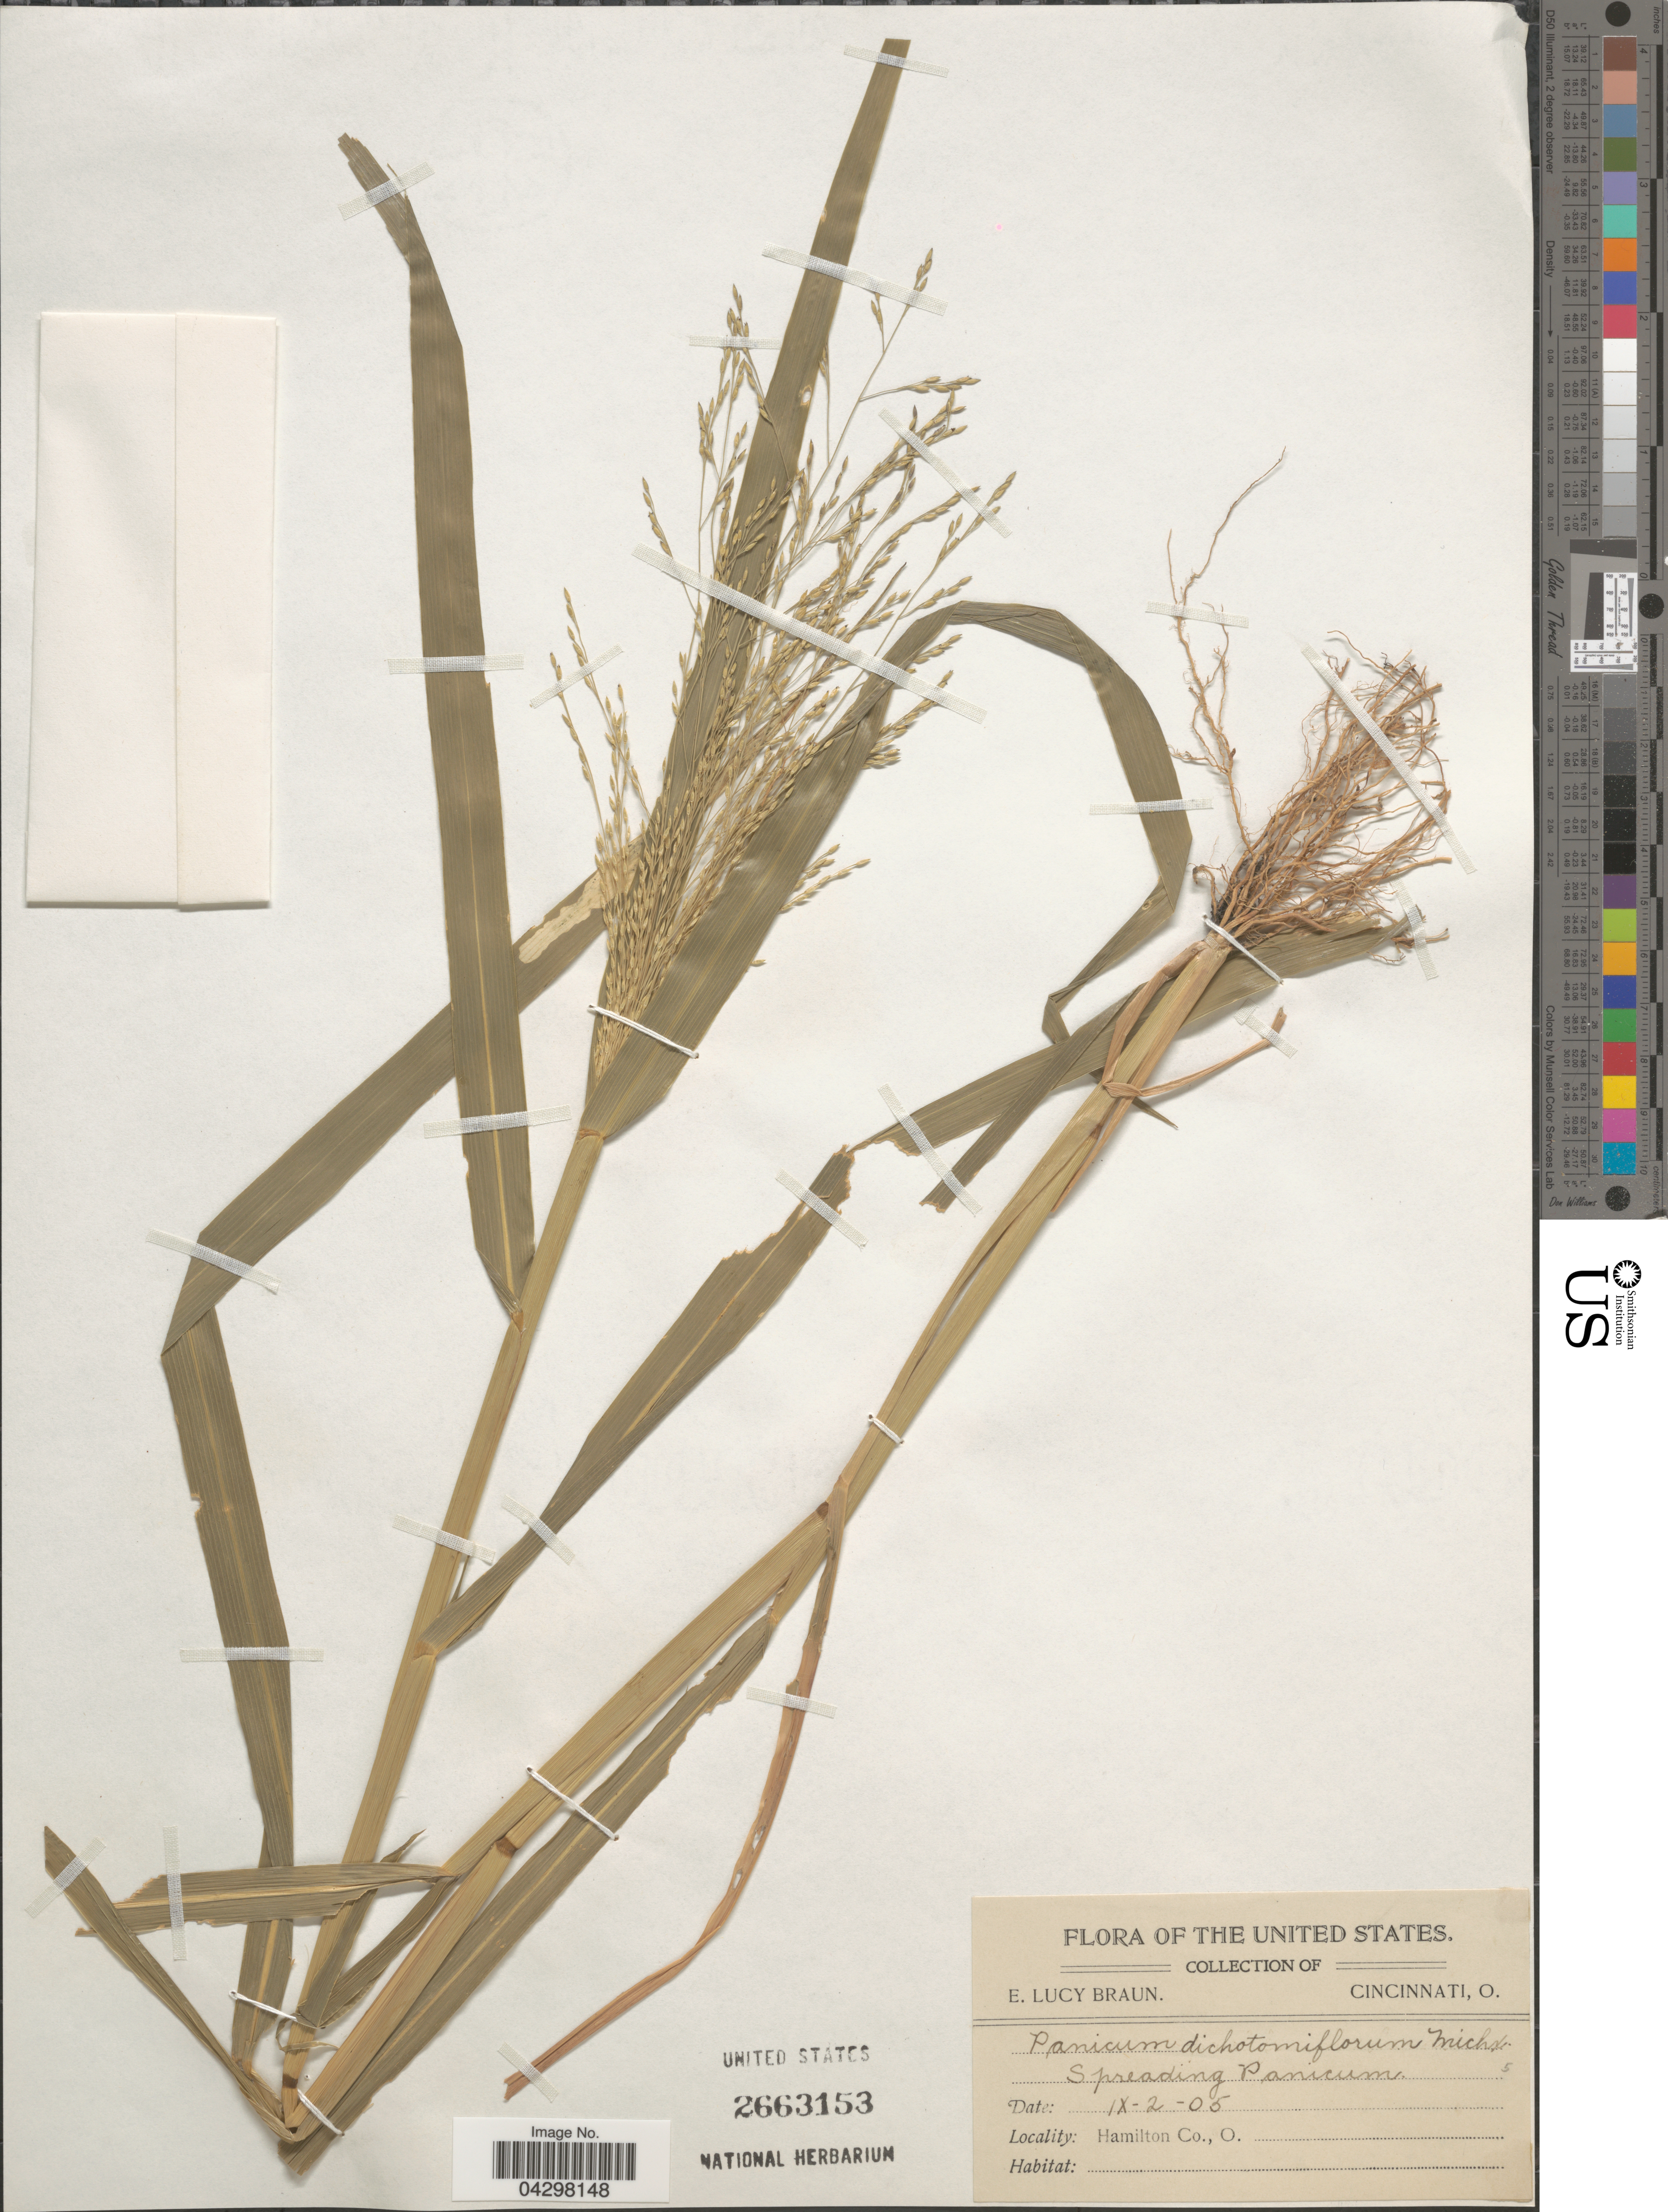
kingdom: Plantae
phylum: Tracheophyta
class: Liliopsida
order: Poales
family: Poaceae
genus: Panicum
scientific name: Panicum dichotomiflorum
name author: Michx.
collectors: E. L. Braun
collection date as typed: Transcribed d/m/y: 2/9/5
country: United States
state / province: Ohio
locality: Hamilton Co.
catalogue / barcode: US 2663153